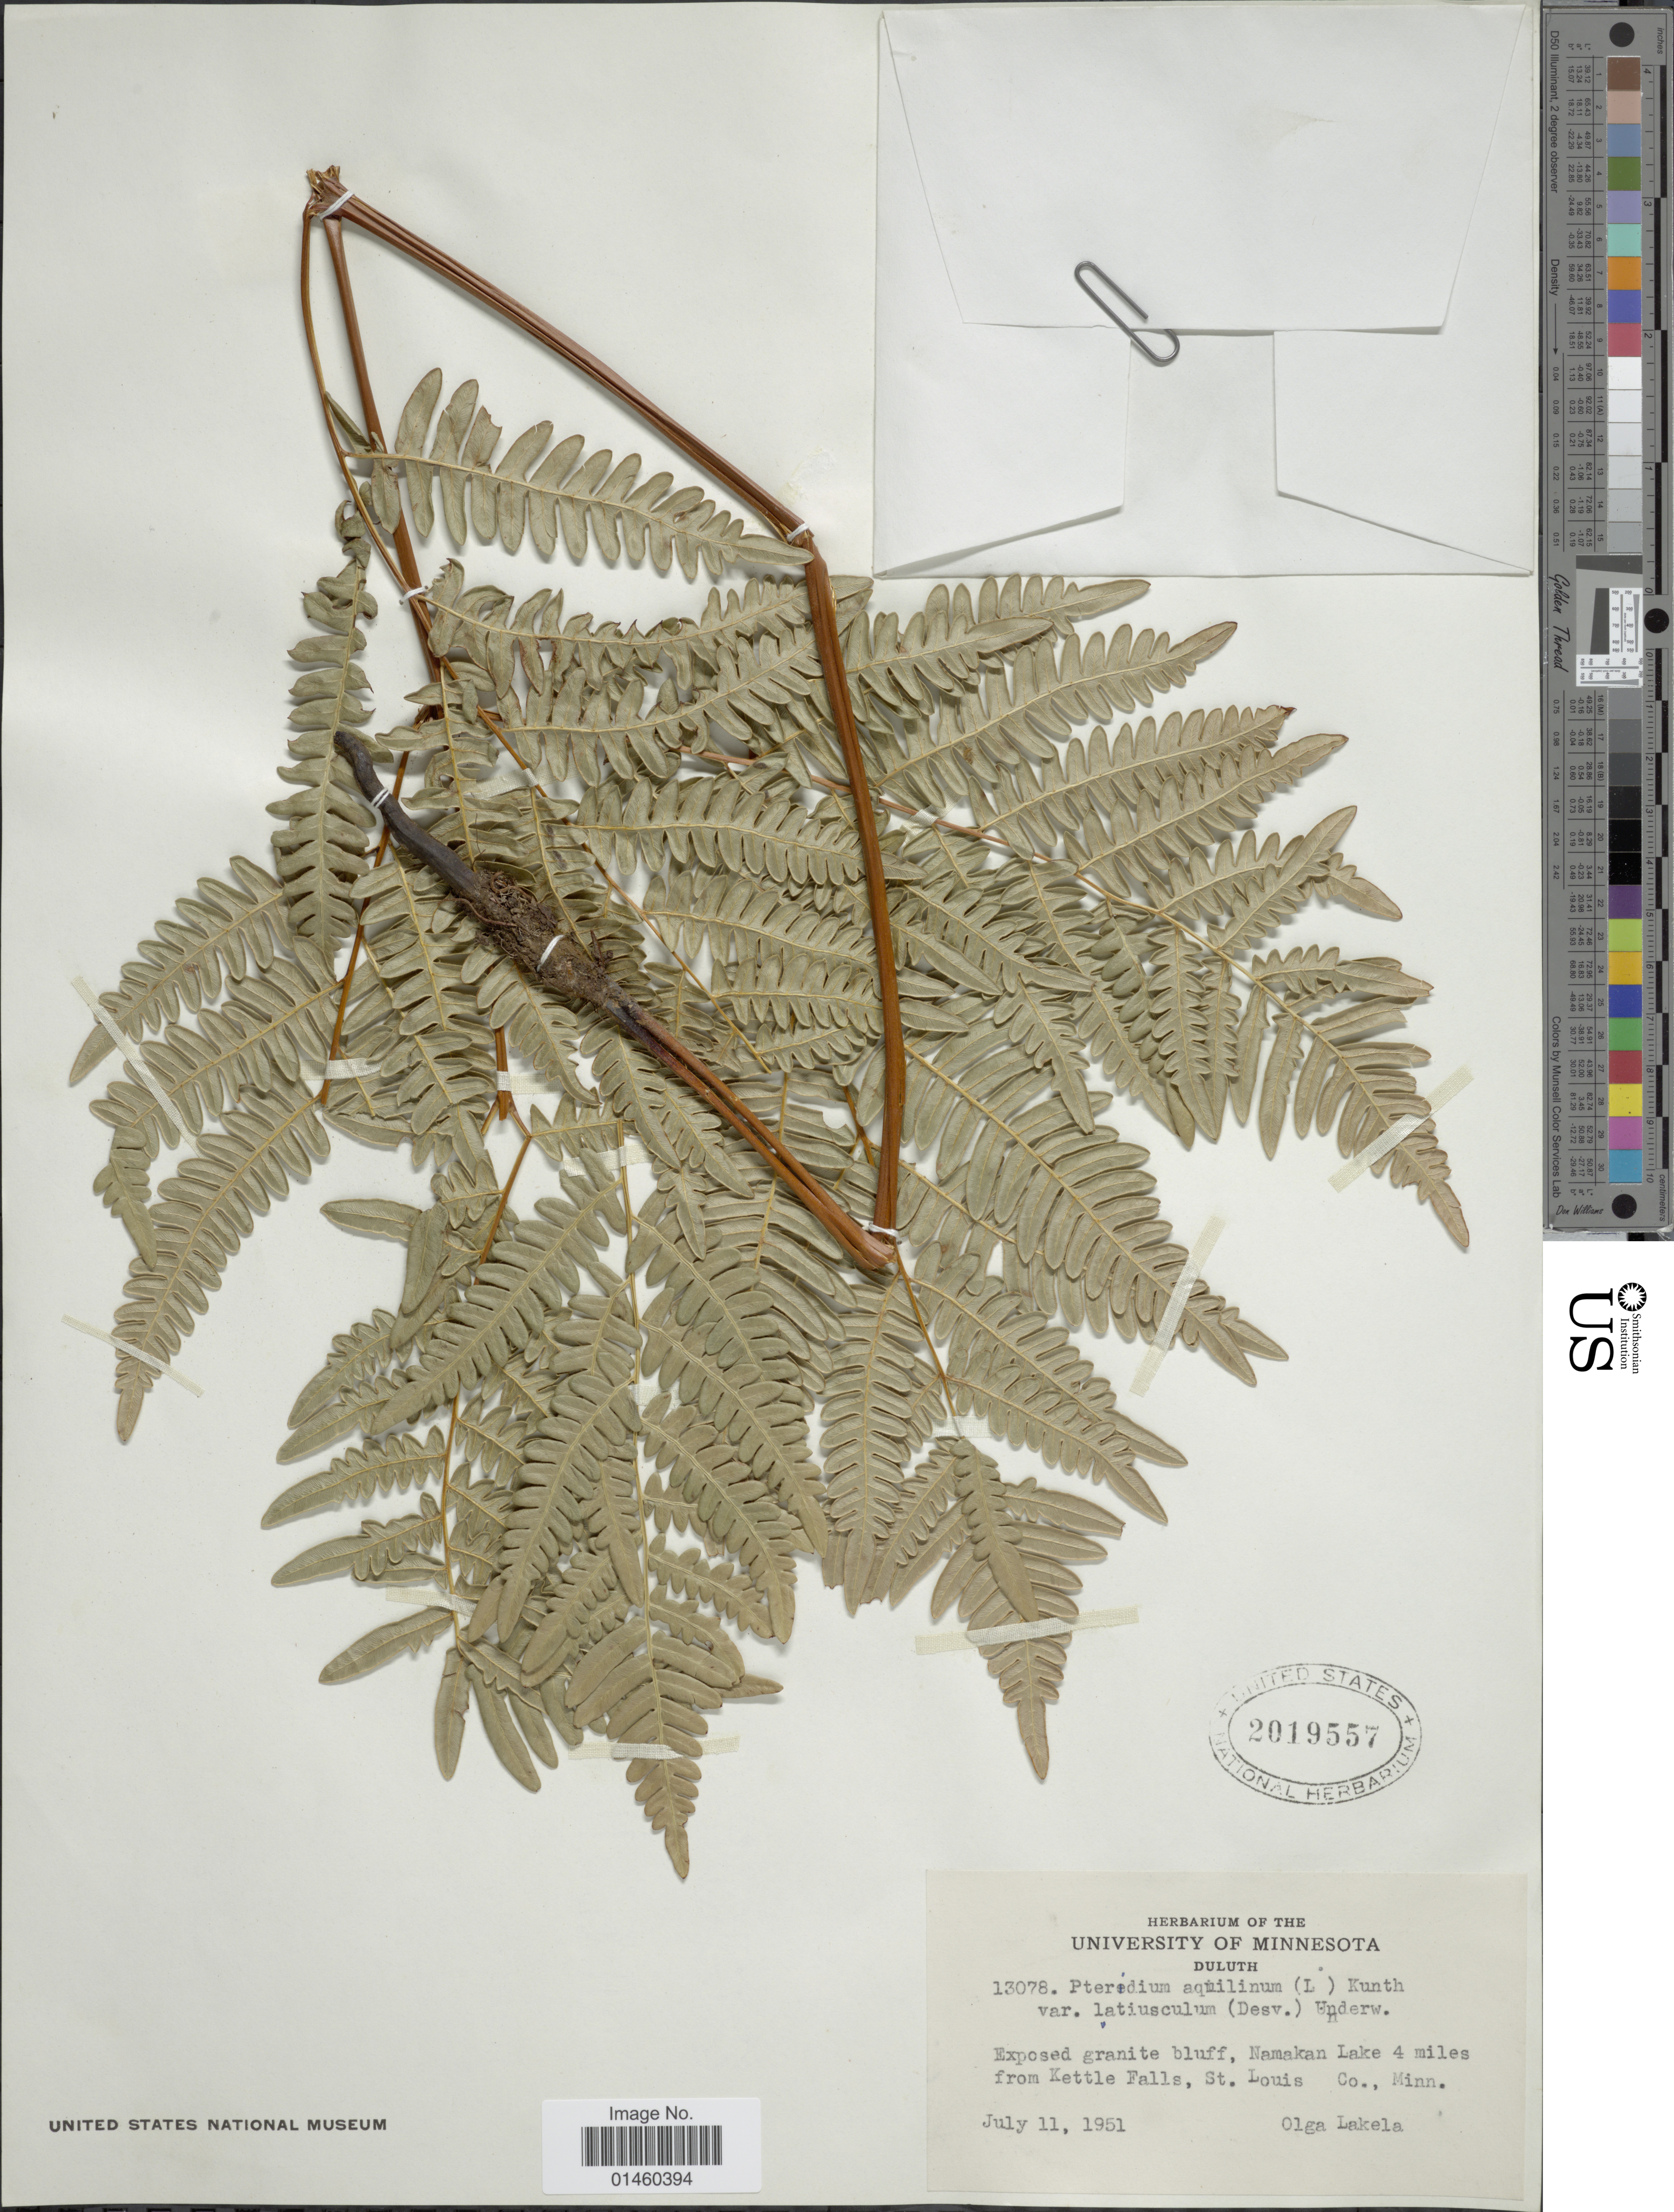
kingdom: Plantae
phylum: Tracheophyta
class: Polypodiopsida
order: Polypodiales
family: Dennstaedtiaceae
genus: Pteridium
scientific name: Pteridium aquilinum var. latiusculum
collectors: O. K. Lakela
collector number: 13078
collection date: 1951-07-11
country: United States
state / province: Minnesota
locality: Duluth, exposed granite bluff, Namakan Lake 4 miles from Kettle Falls, St. Louis Co.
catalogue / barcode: US 2019557